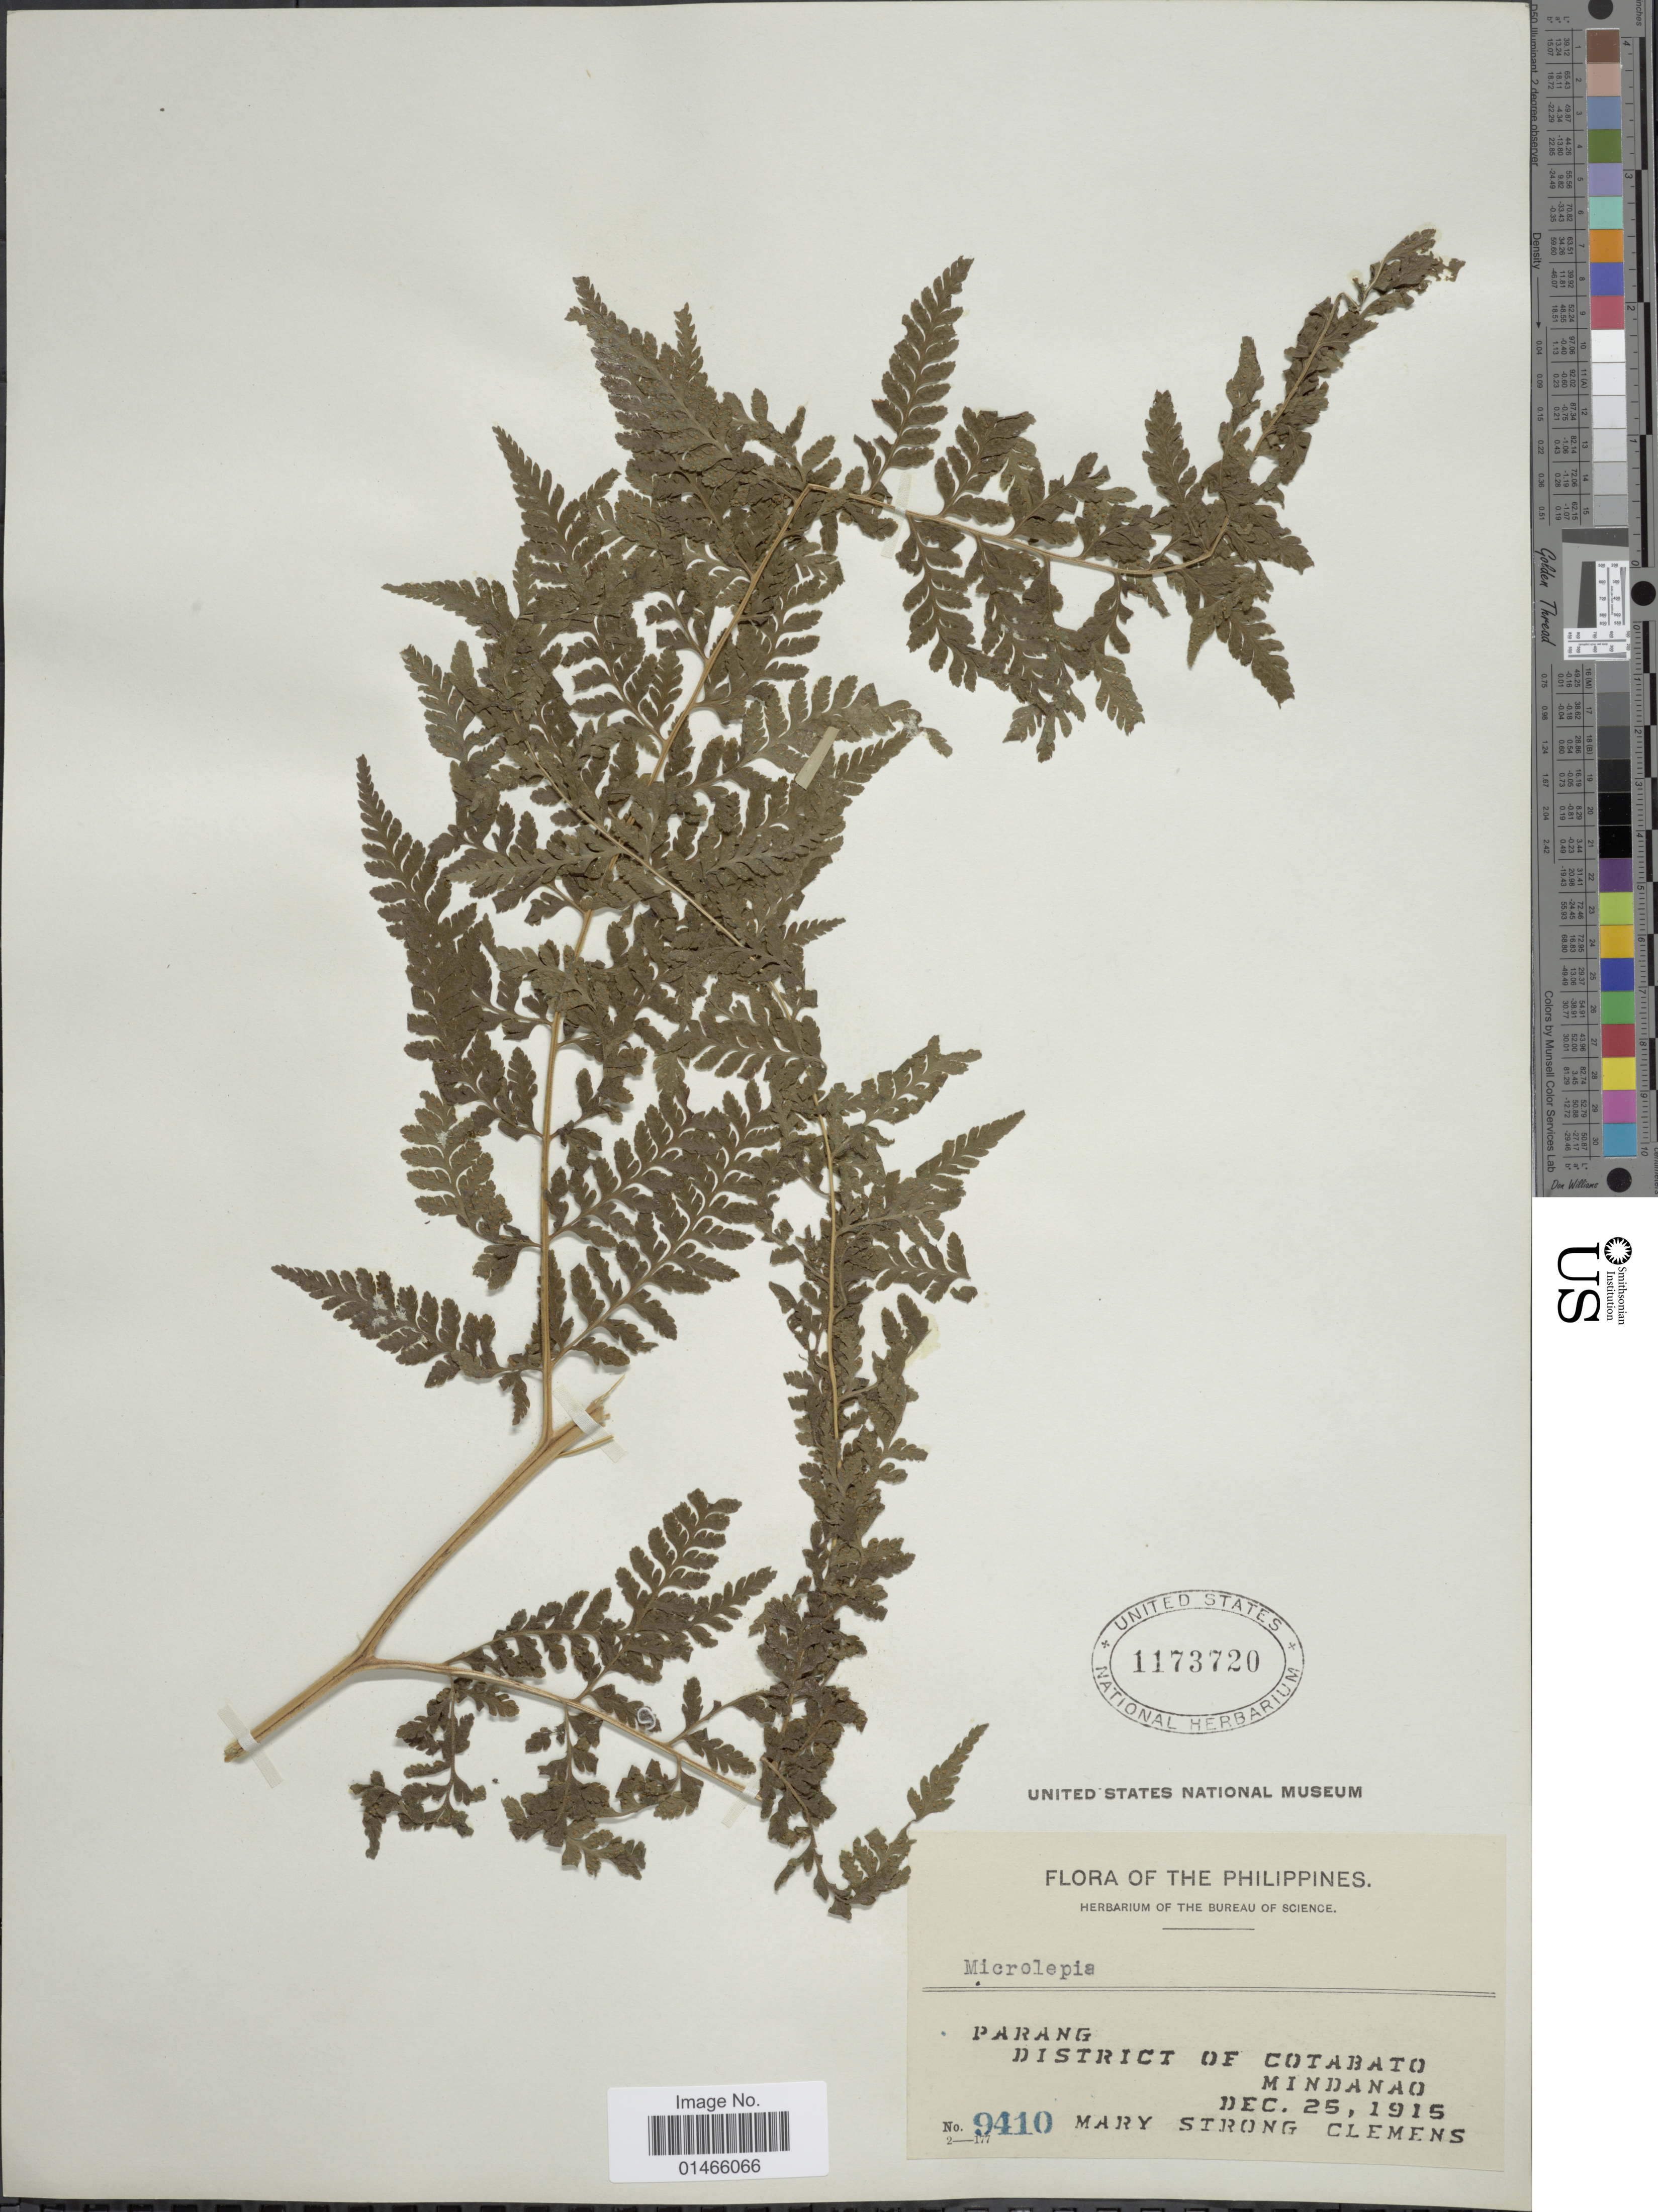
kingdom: Plantae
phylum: Tracheophyta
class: Polypodiopsida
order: Polypodiales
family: Dennstaedtiaceae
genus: Microlepia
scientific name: Microlepia speluncae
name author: (L.) T. Moore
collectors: M. S. Clemens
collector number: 9410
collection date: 1915-12-25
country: Philippines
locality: Parabg, District of Cotabato, Mindanao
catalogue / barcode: US 1173720